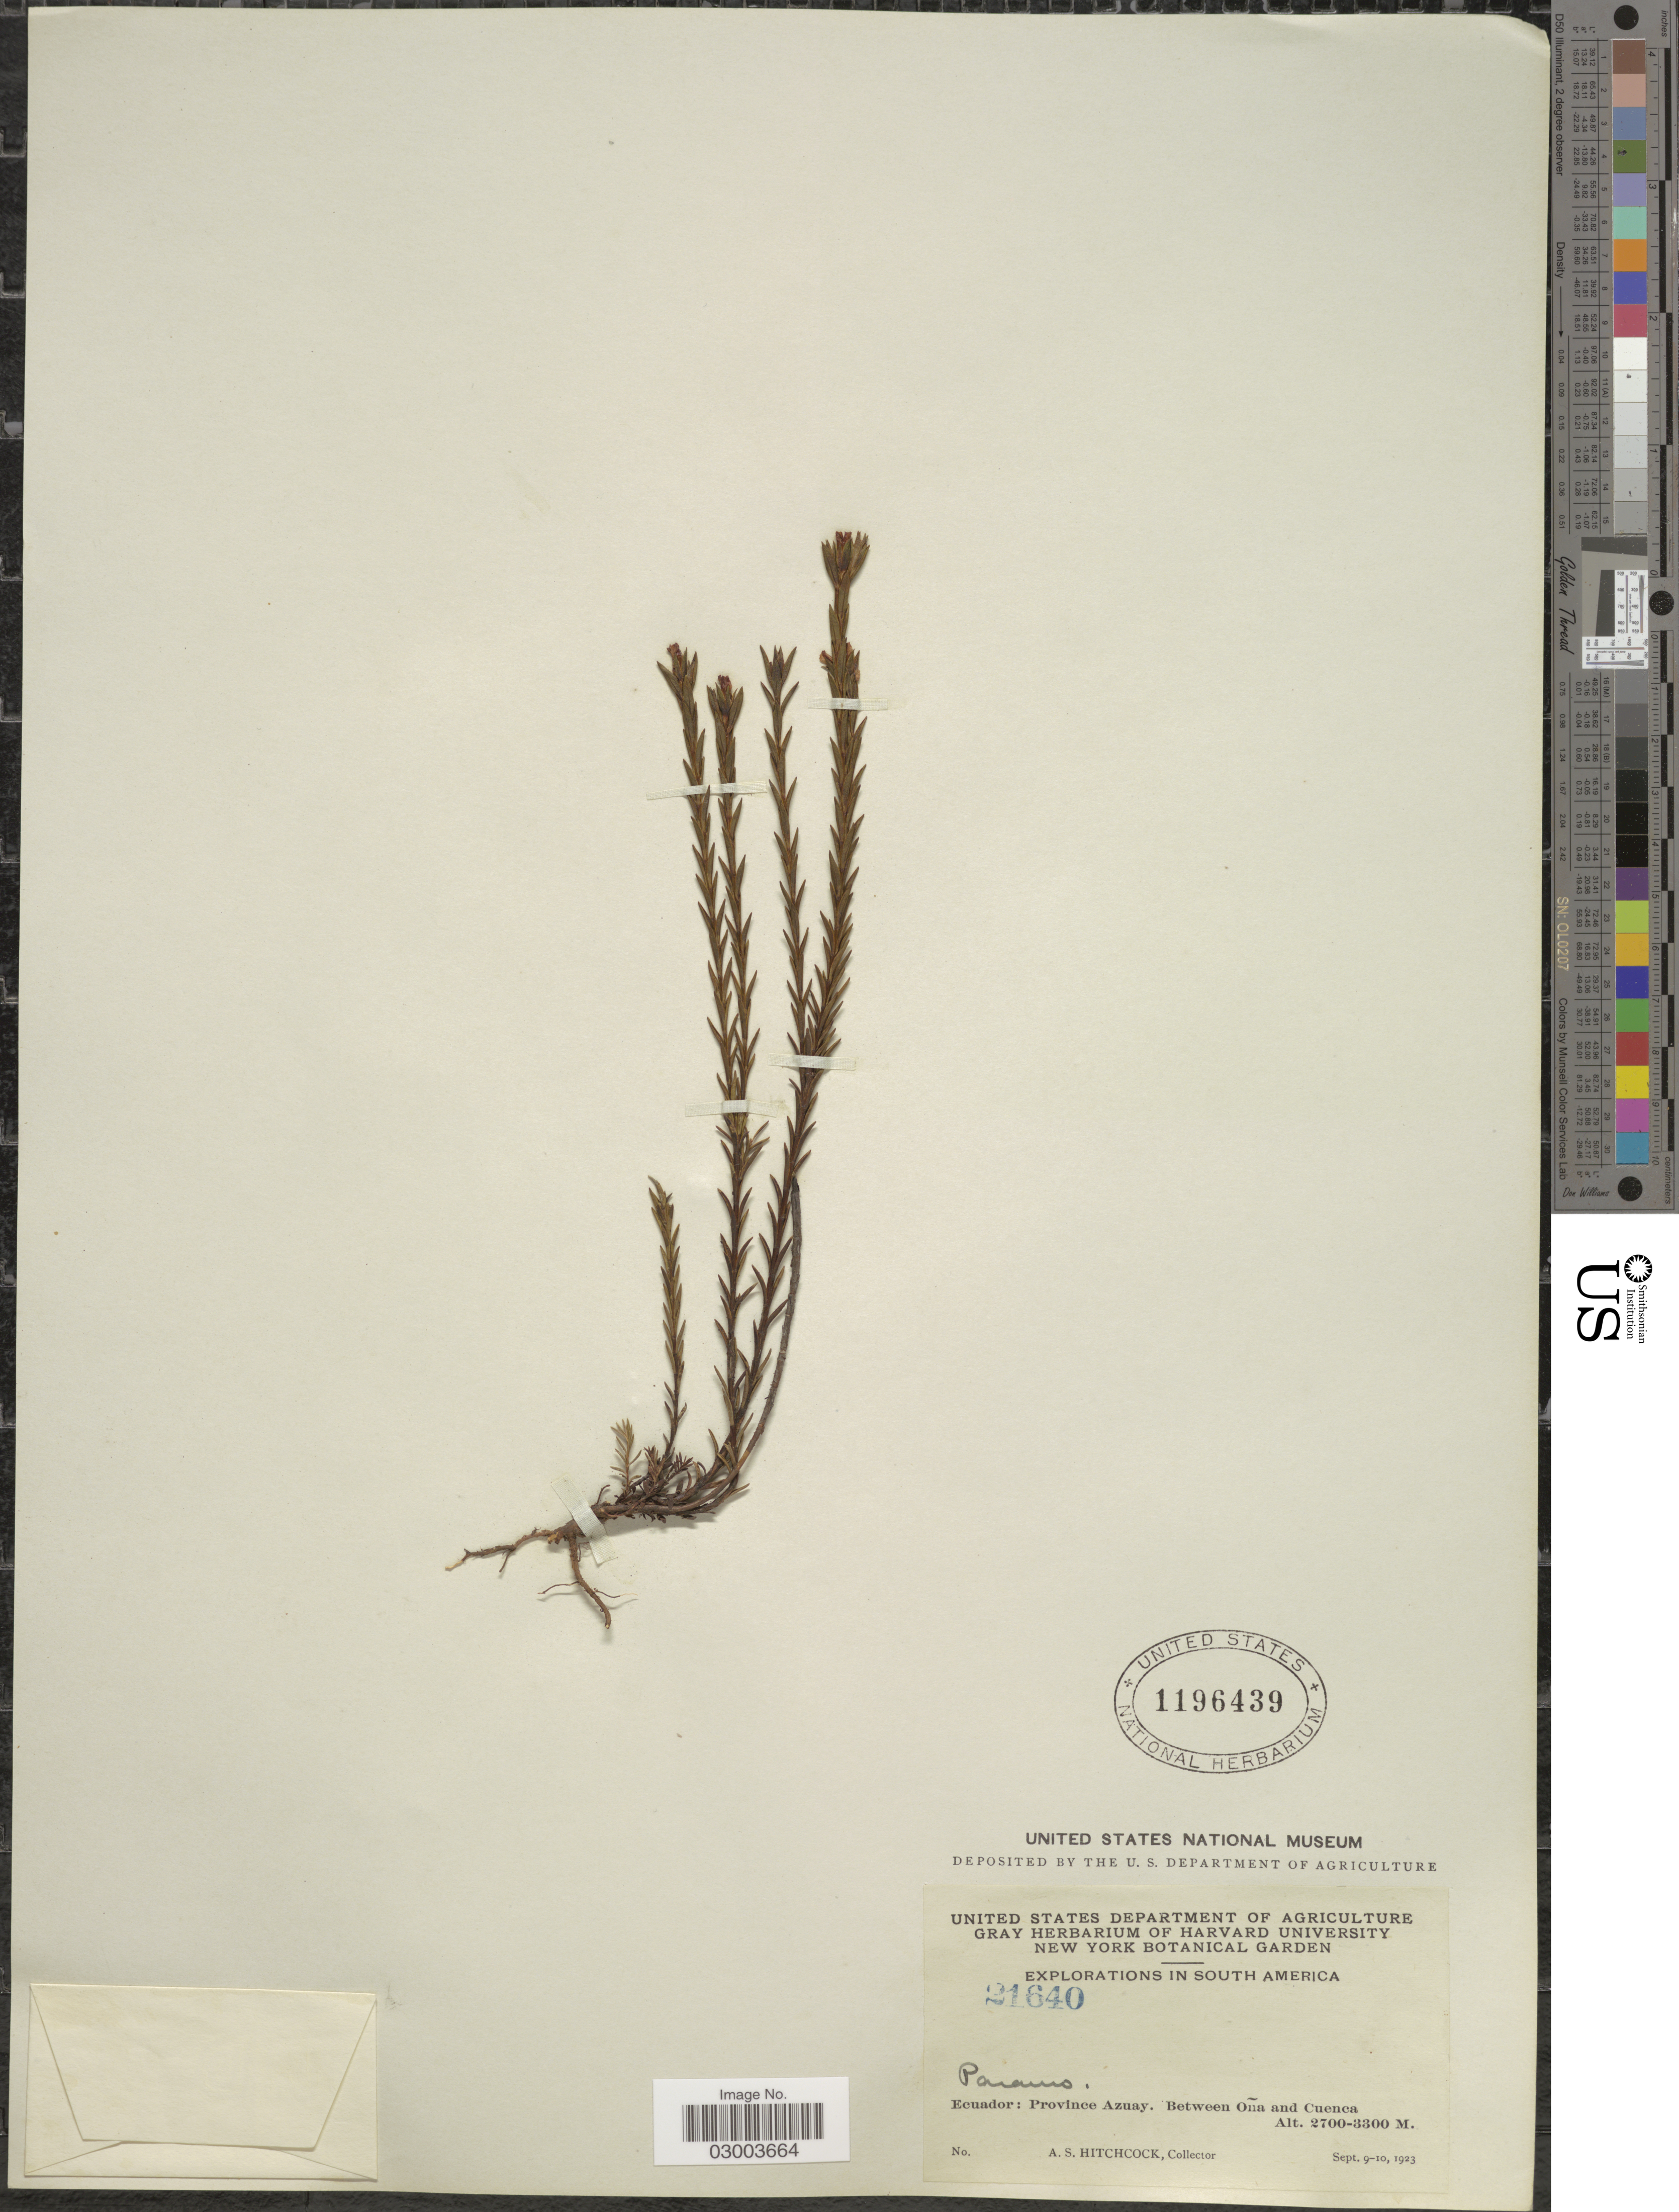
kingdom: Plantae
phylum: Tracheophyta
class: Magnoliopsida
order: Malpighiales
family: Hypericaceae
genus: Hypericum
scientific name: Hypericum decandrum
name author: Turcz.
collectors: A. S. Hitchcock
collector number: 21640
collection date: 1923-09-09/1923-09-10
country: Ecuador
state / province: Azuay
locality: Between Oña and Cuenca.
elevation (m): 2700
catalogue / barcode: US 1196439